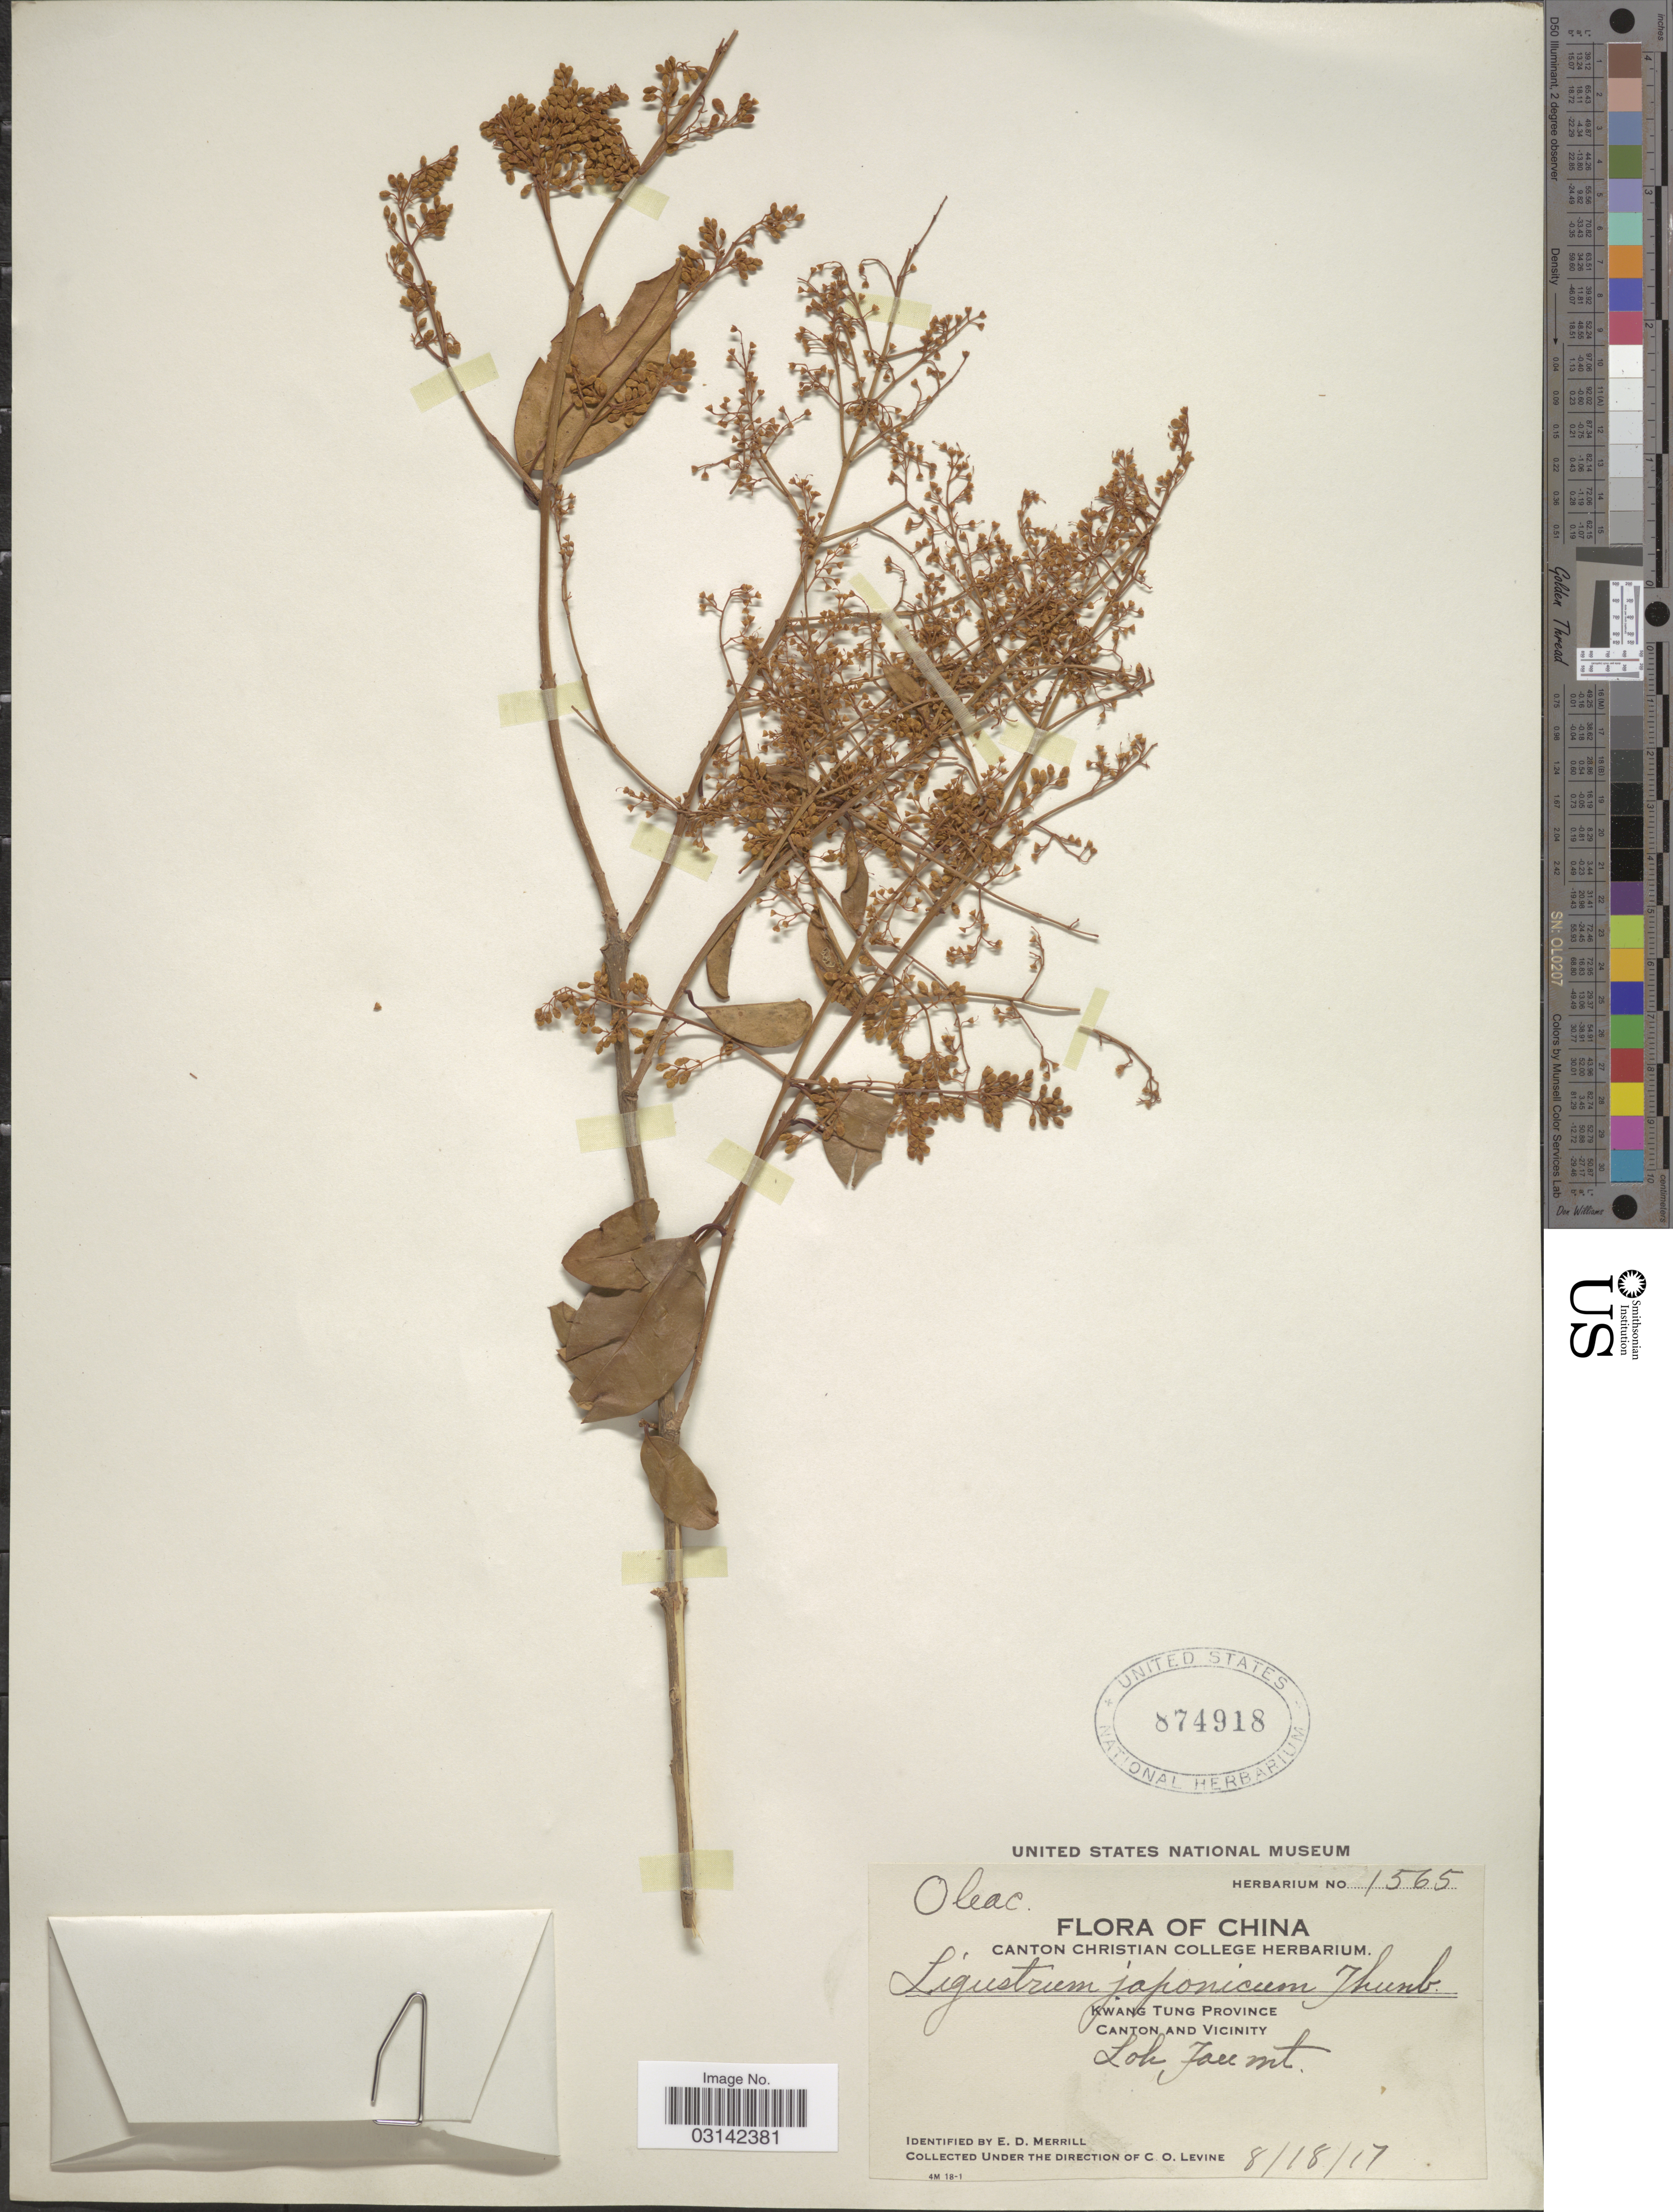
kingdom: Plantae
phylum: Tracheophyta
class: Magnoliopsida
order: Lamiales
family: Oleaceae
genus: Ligustrum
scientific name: Ligustrum japonicum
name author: Thunb.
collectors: C. O. Levine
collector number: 1565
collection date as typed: Transcribed d/m/y: 18/8/17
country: China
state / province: Guangdong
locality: Kwang Tung Province. Canton and Vicinity. Loh Fau Mt.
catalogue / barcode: US 874918